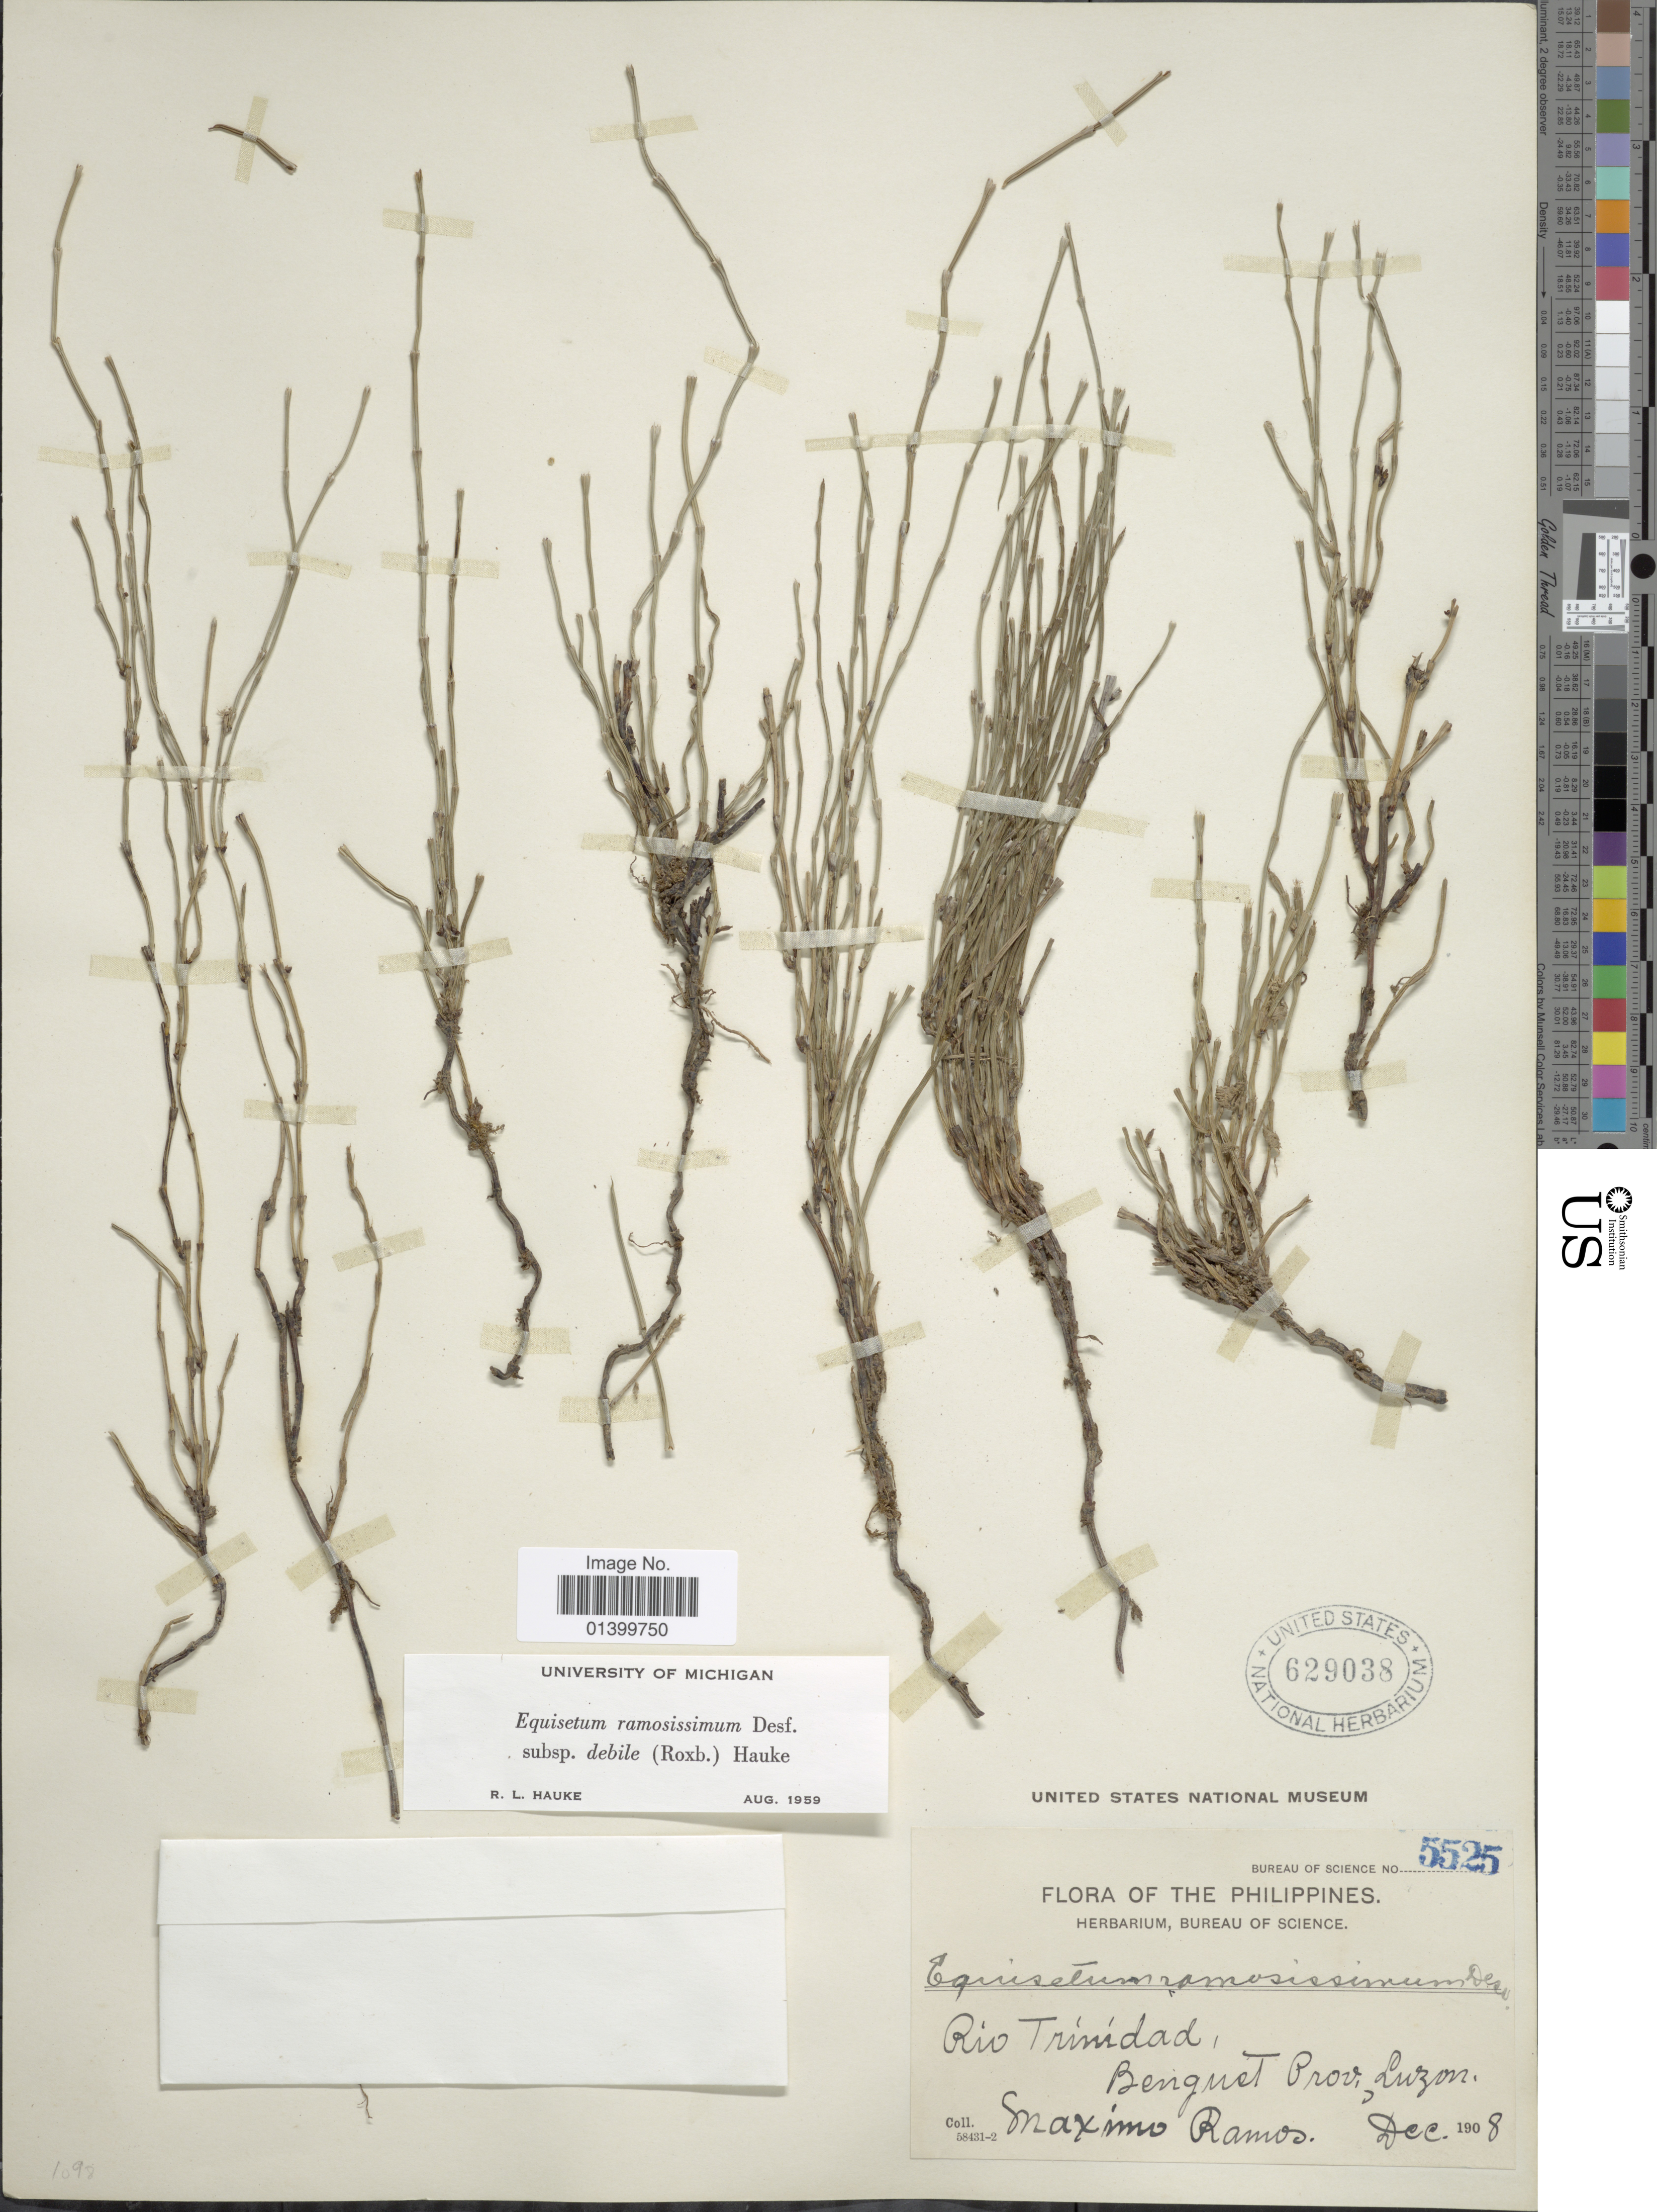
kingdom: Plantae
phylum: Tracheophyta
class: Polypodiopsida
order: Equisetales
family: Equisetaceae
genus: Equisetum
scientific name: Equisetum ramosissimum subsp. debile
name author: (Roxb. ex Vaucher) Hauke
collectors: M. Ramos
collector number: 5525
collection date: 1908-12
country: Philippines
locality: Flora of the Philippines. Rio Trinidad, Benguet Prov., Luzon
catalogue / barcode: US 629038